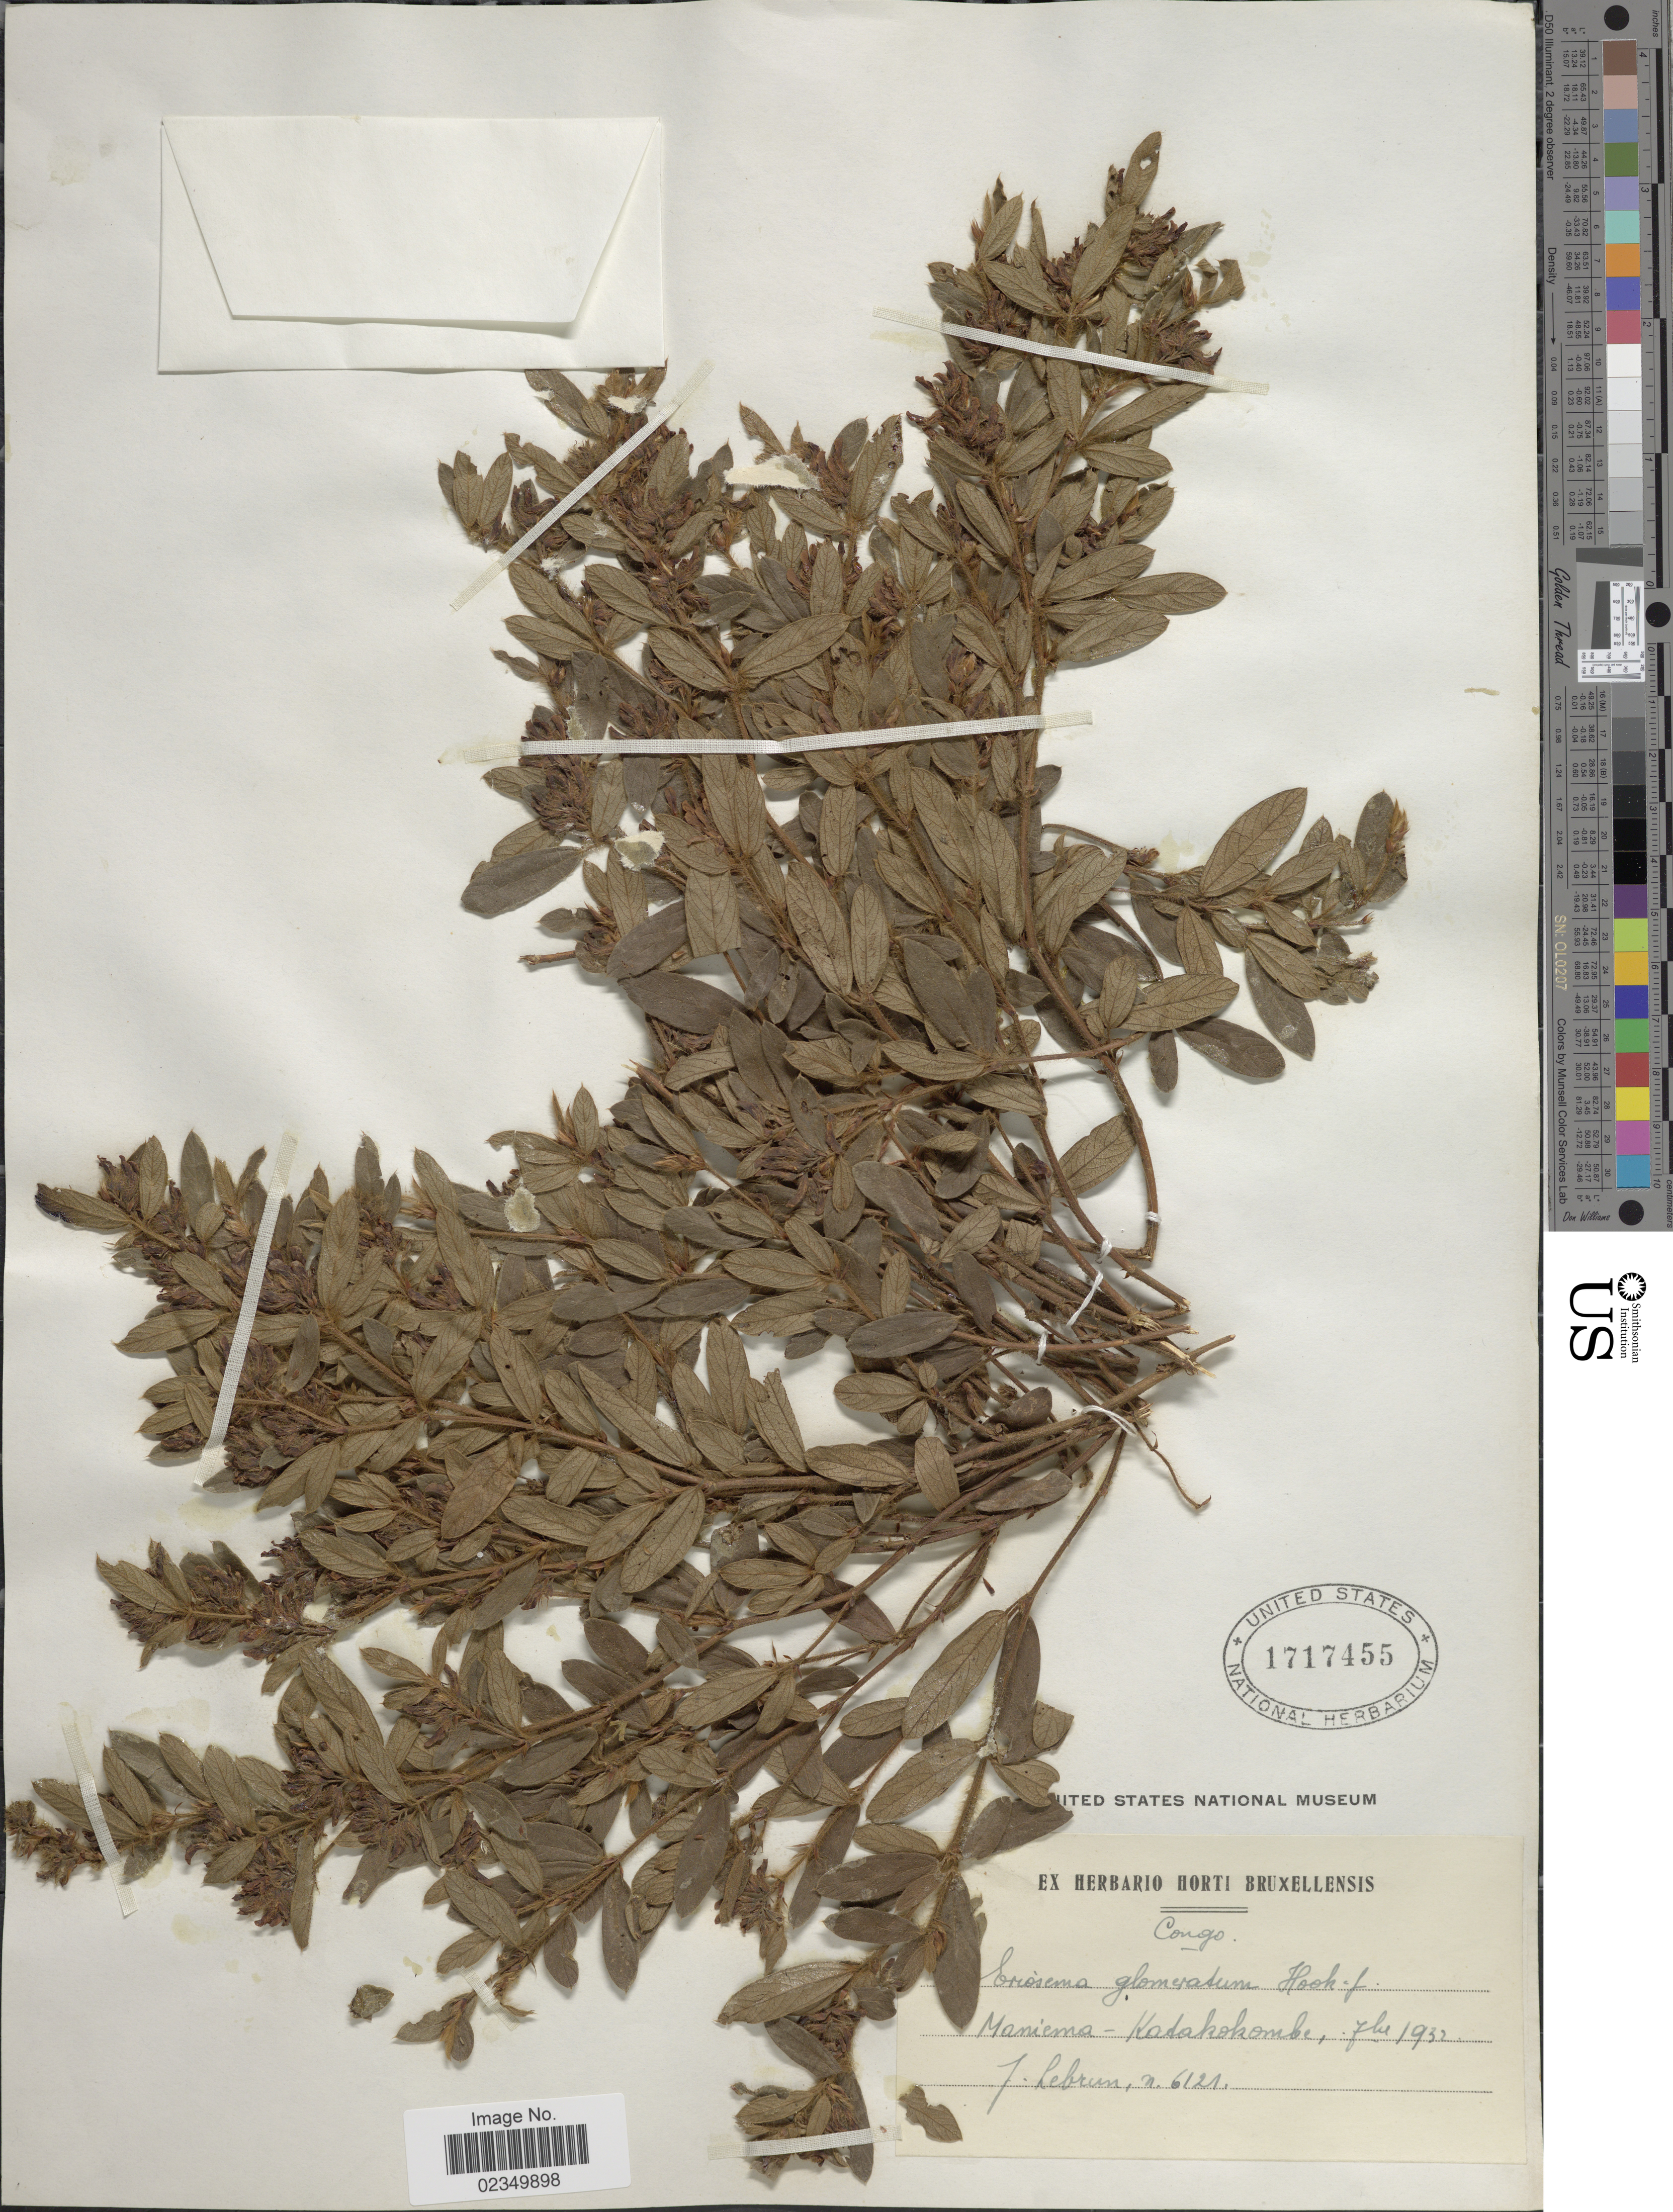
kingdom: Plantae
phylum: Tracheophyta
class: Magnoliopsida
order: Fabales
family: Fabaceae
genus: Eriosema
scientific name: Eriosema glomeratum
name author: (Guill. & Perr.) Hook. f.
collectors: J. A. Lebrun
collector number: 6121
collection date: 1932-11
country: Congo, Democratic Republic of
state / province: Maniema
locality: Katako-kombe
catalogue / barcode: US 1717455